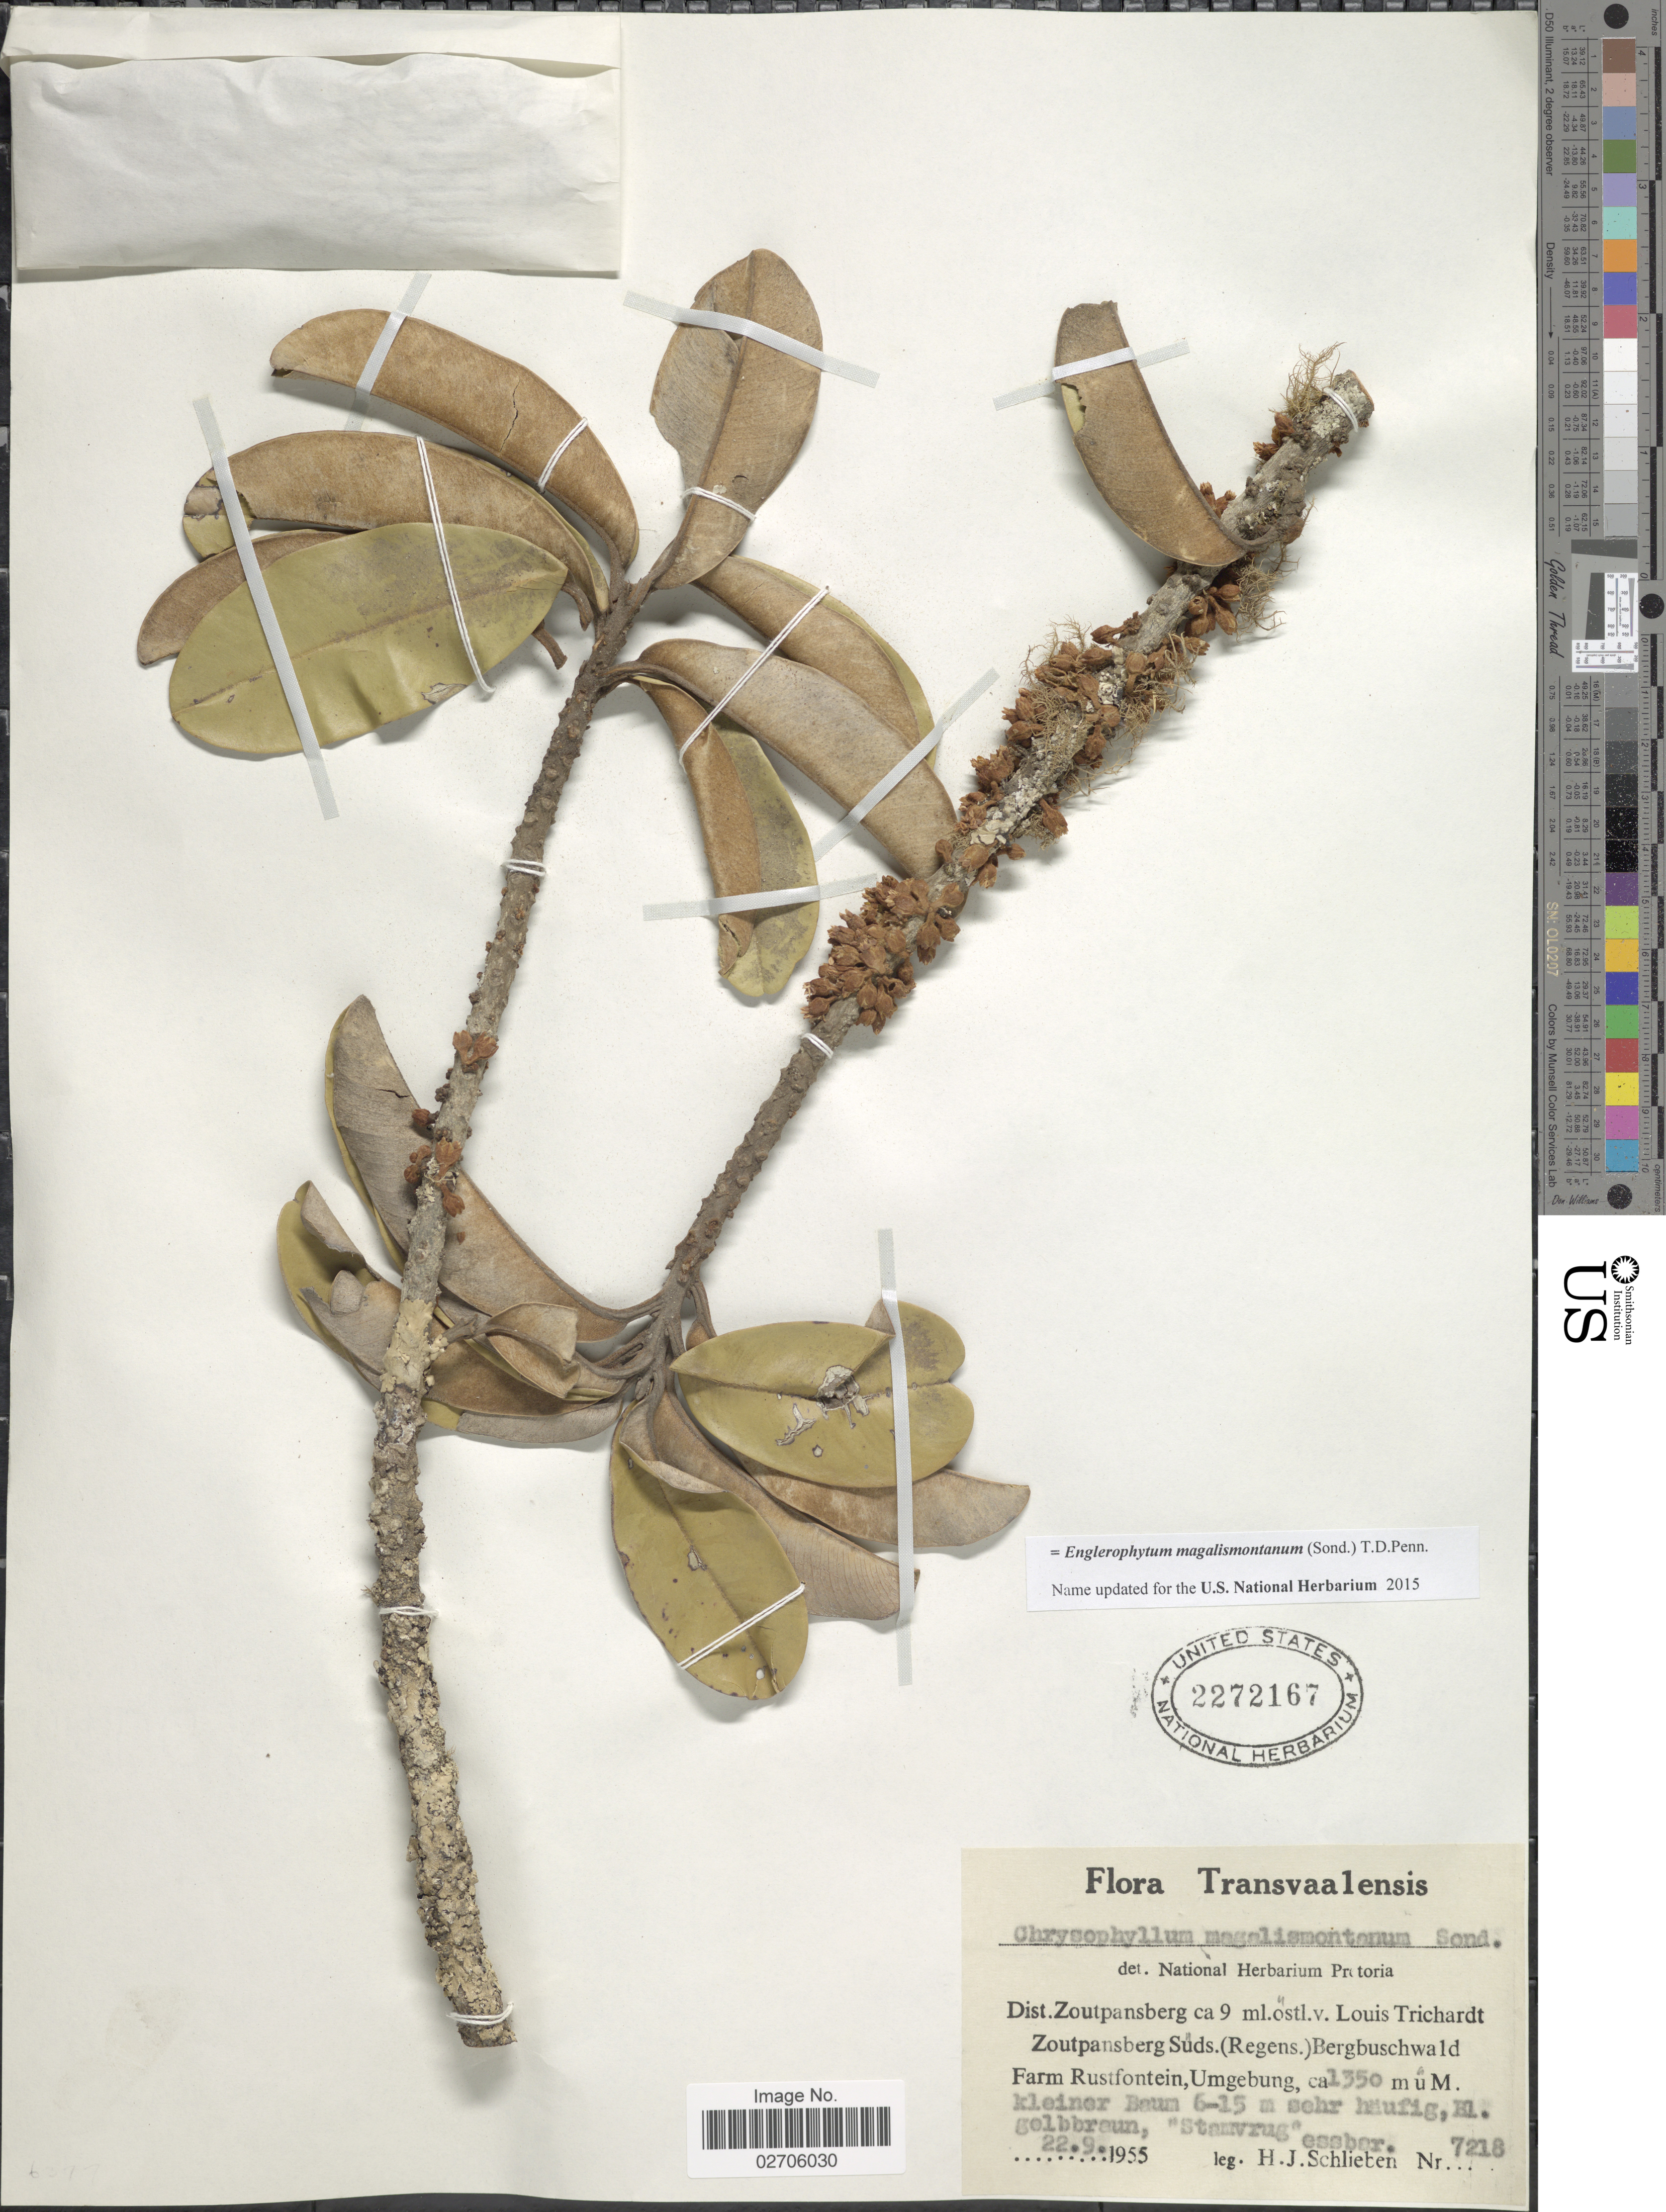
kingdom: Plantae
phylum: Tracheophyta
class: Magnoliopsida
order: Ericales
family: Sapotaceae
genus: Englerophytum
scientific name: Englerophytum magalismontanum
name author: (Sond.) T.D. Penn.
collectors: H. J. Schlieben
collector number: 7218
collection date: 1955-09-22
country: South Africa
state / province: Limpopo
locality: Transvaalensis. Dist. Zoutpansberg, ca 9 ml.ostl.v. Louis Trichardt Zoutpansberg Suds.(Regens.) Bergbuschwald Farm Rustfontein, Umgebung.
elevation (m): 1350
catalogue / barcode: US 2272167